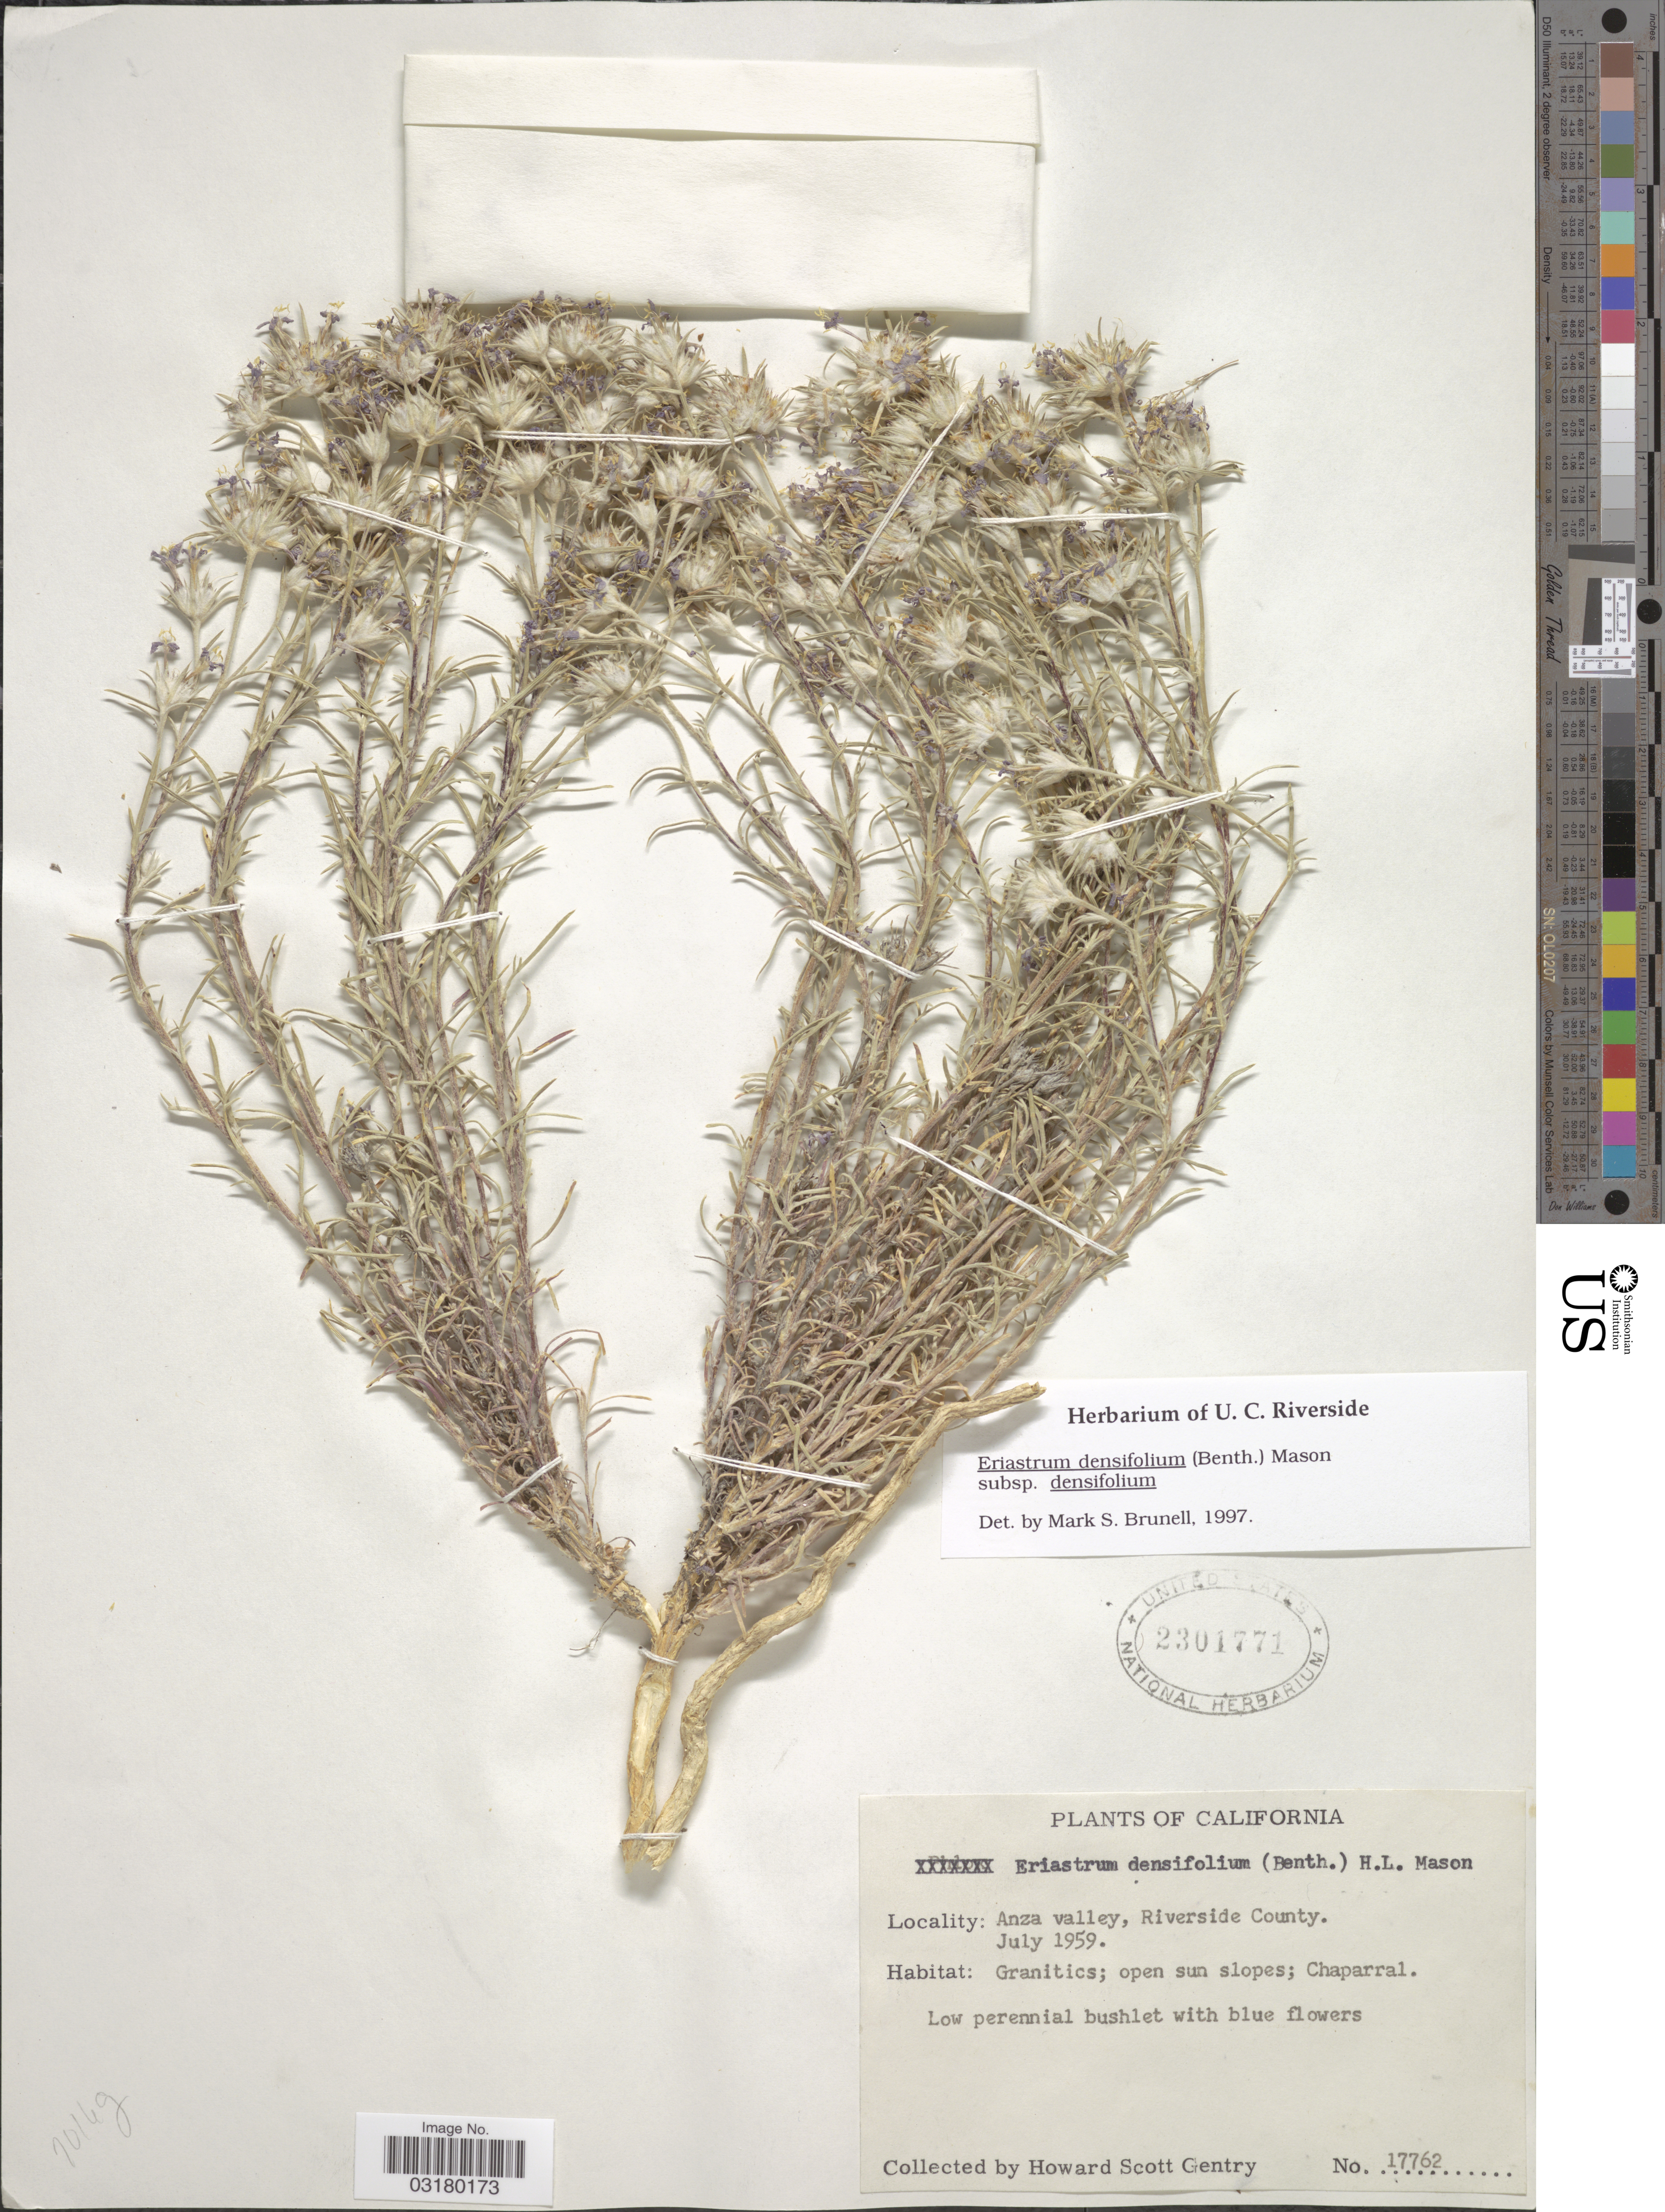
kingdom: Plantae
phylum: Tracheophyta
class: Magnoliopsida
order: Ericales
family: Polemoniaceae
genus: Eriastrum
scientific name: Eriastrum densifolium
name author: (Benth.) H. Mason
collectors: H. S. Gentry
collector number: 17762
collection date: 1959-07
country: United States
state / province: California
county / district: Riverside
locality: Anza valley, Riverside County.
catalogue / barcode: US 2301771